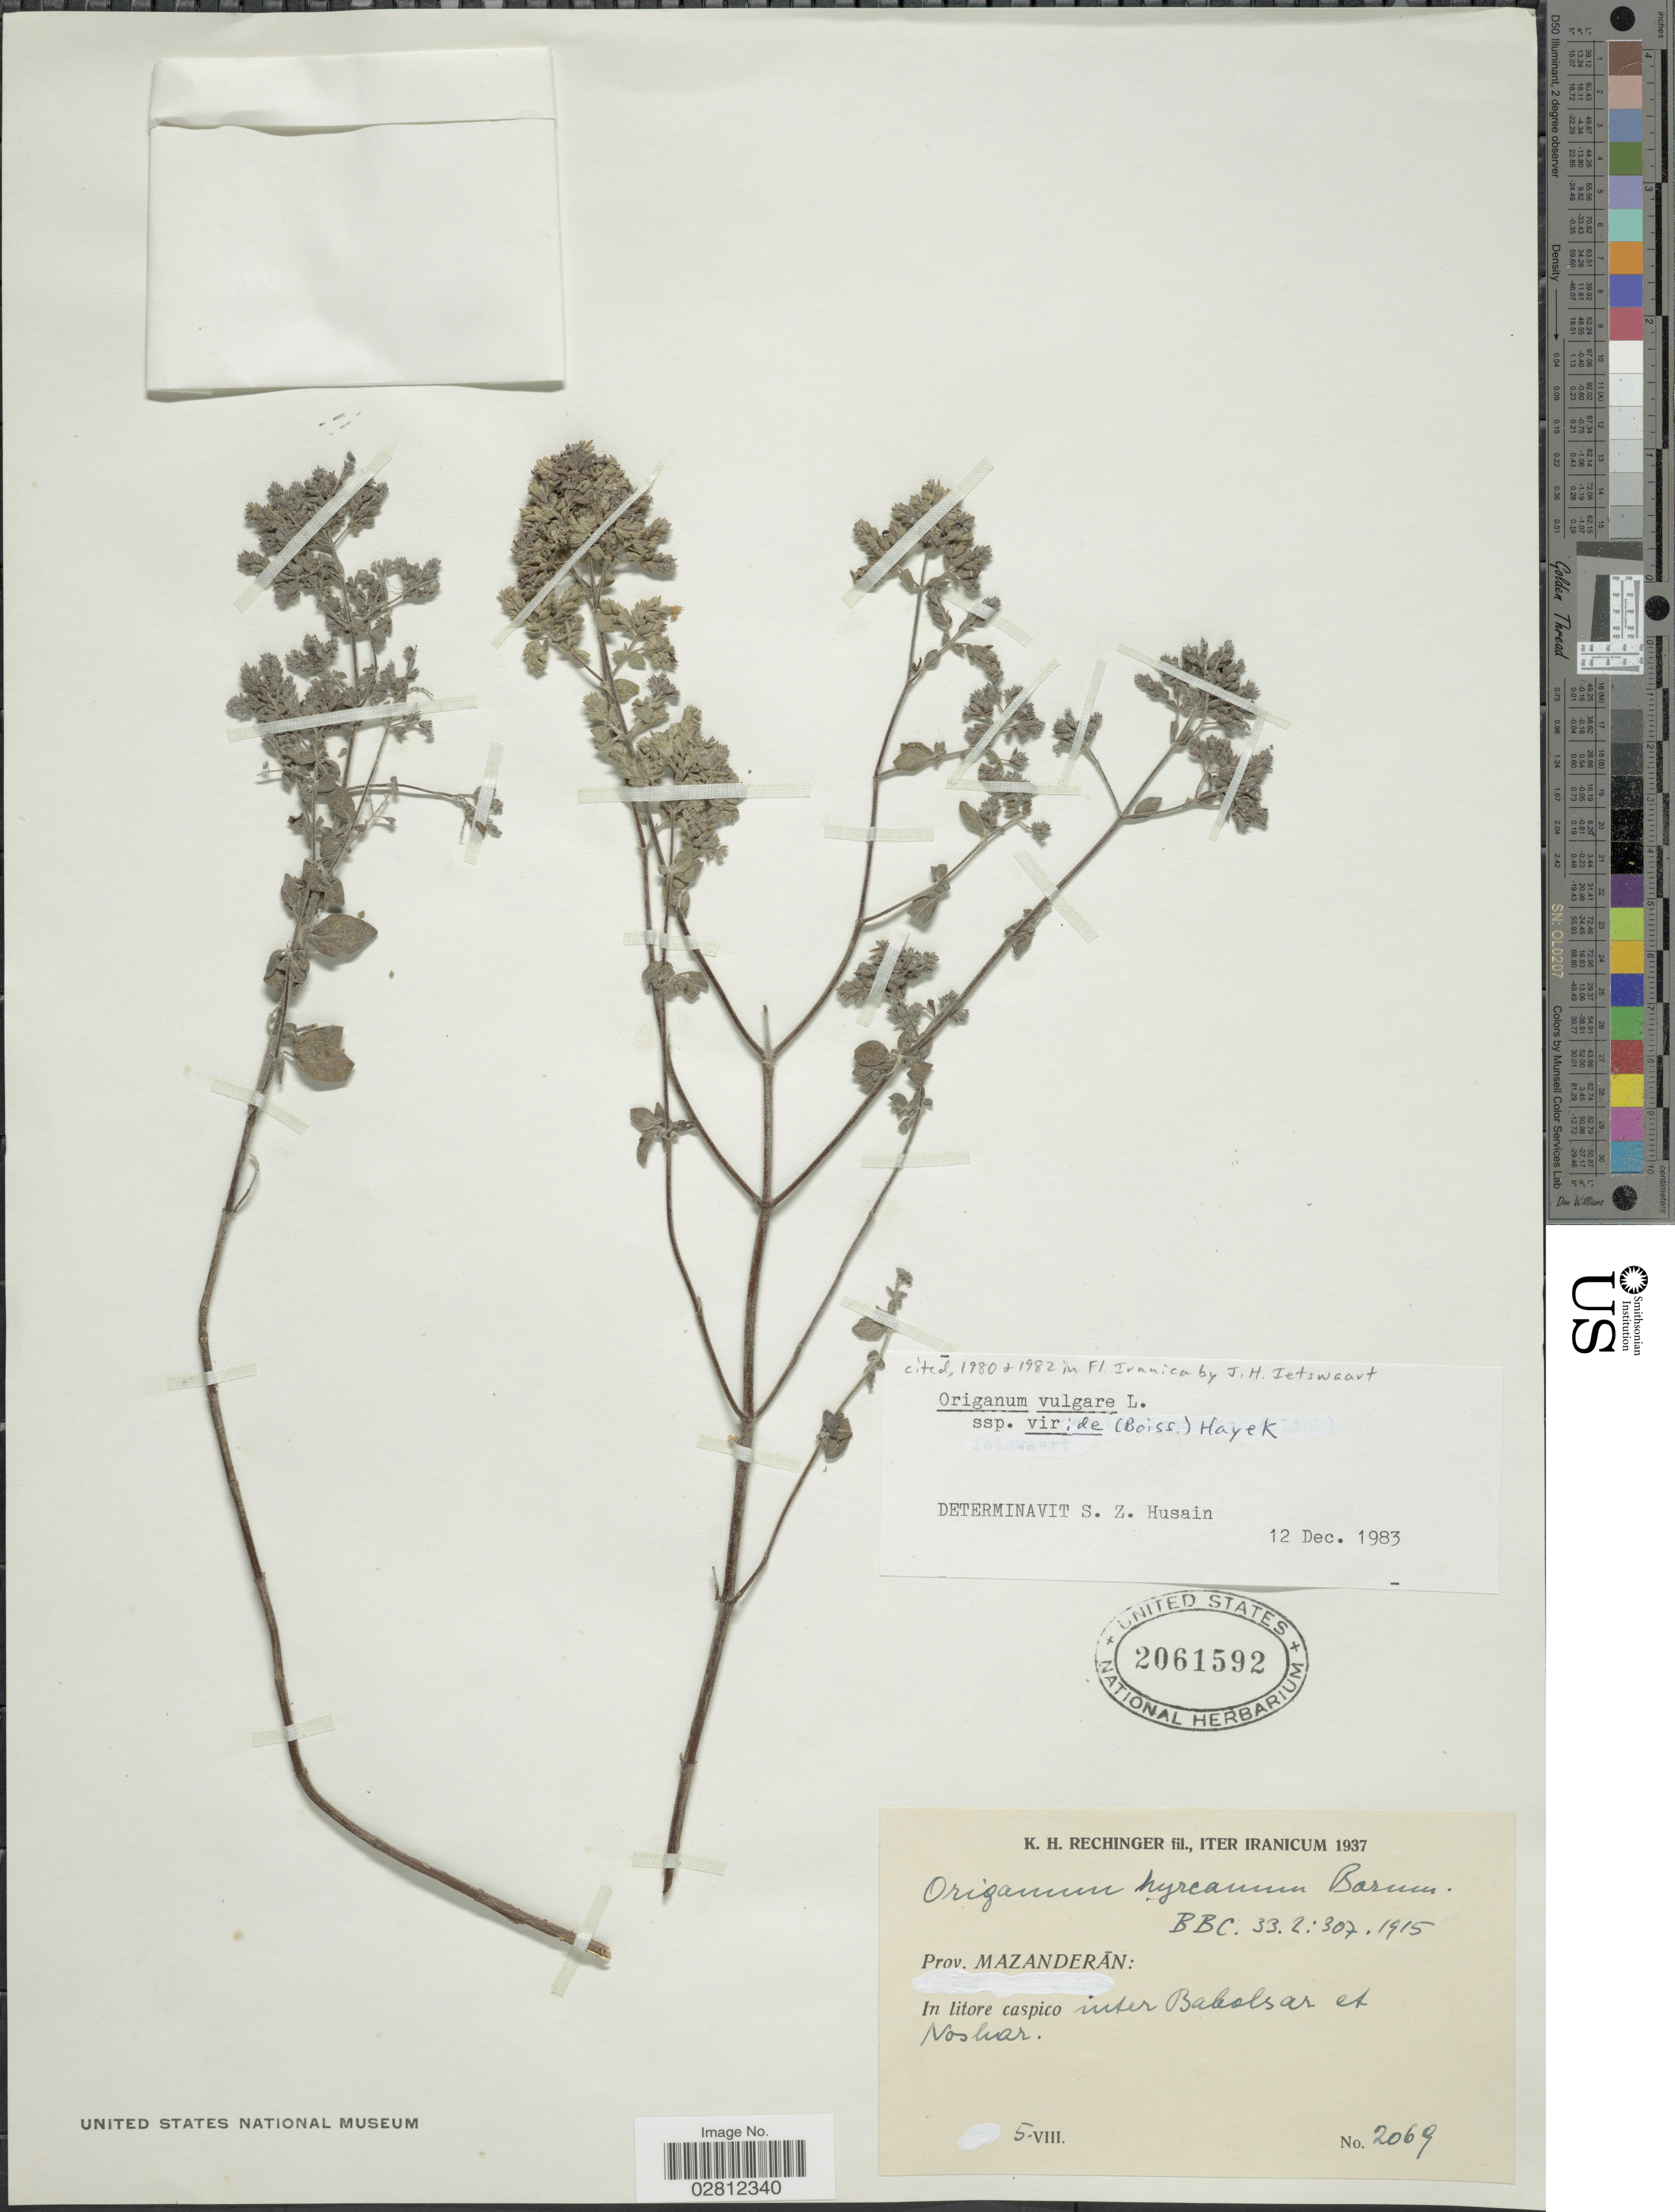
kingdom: Plantae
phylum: Tracheophyta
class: Magnoliopsida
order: Lamiales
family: Lamiaceae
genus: Origanum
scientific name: Origanum vulgare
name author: L.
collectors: K. H. Rechinger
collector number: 2069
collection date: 1937-08-05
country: Iran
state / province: Mazandaran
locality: Prov. Mazanderan, In litore caspico inter Babolsar et Noshar.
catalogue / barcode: US 2061592